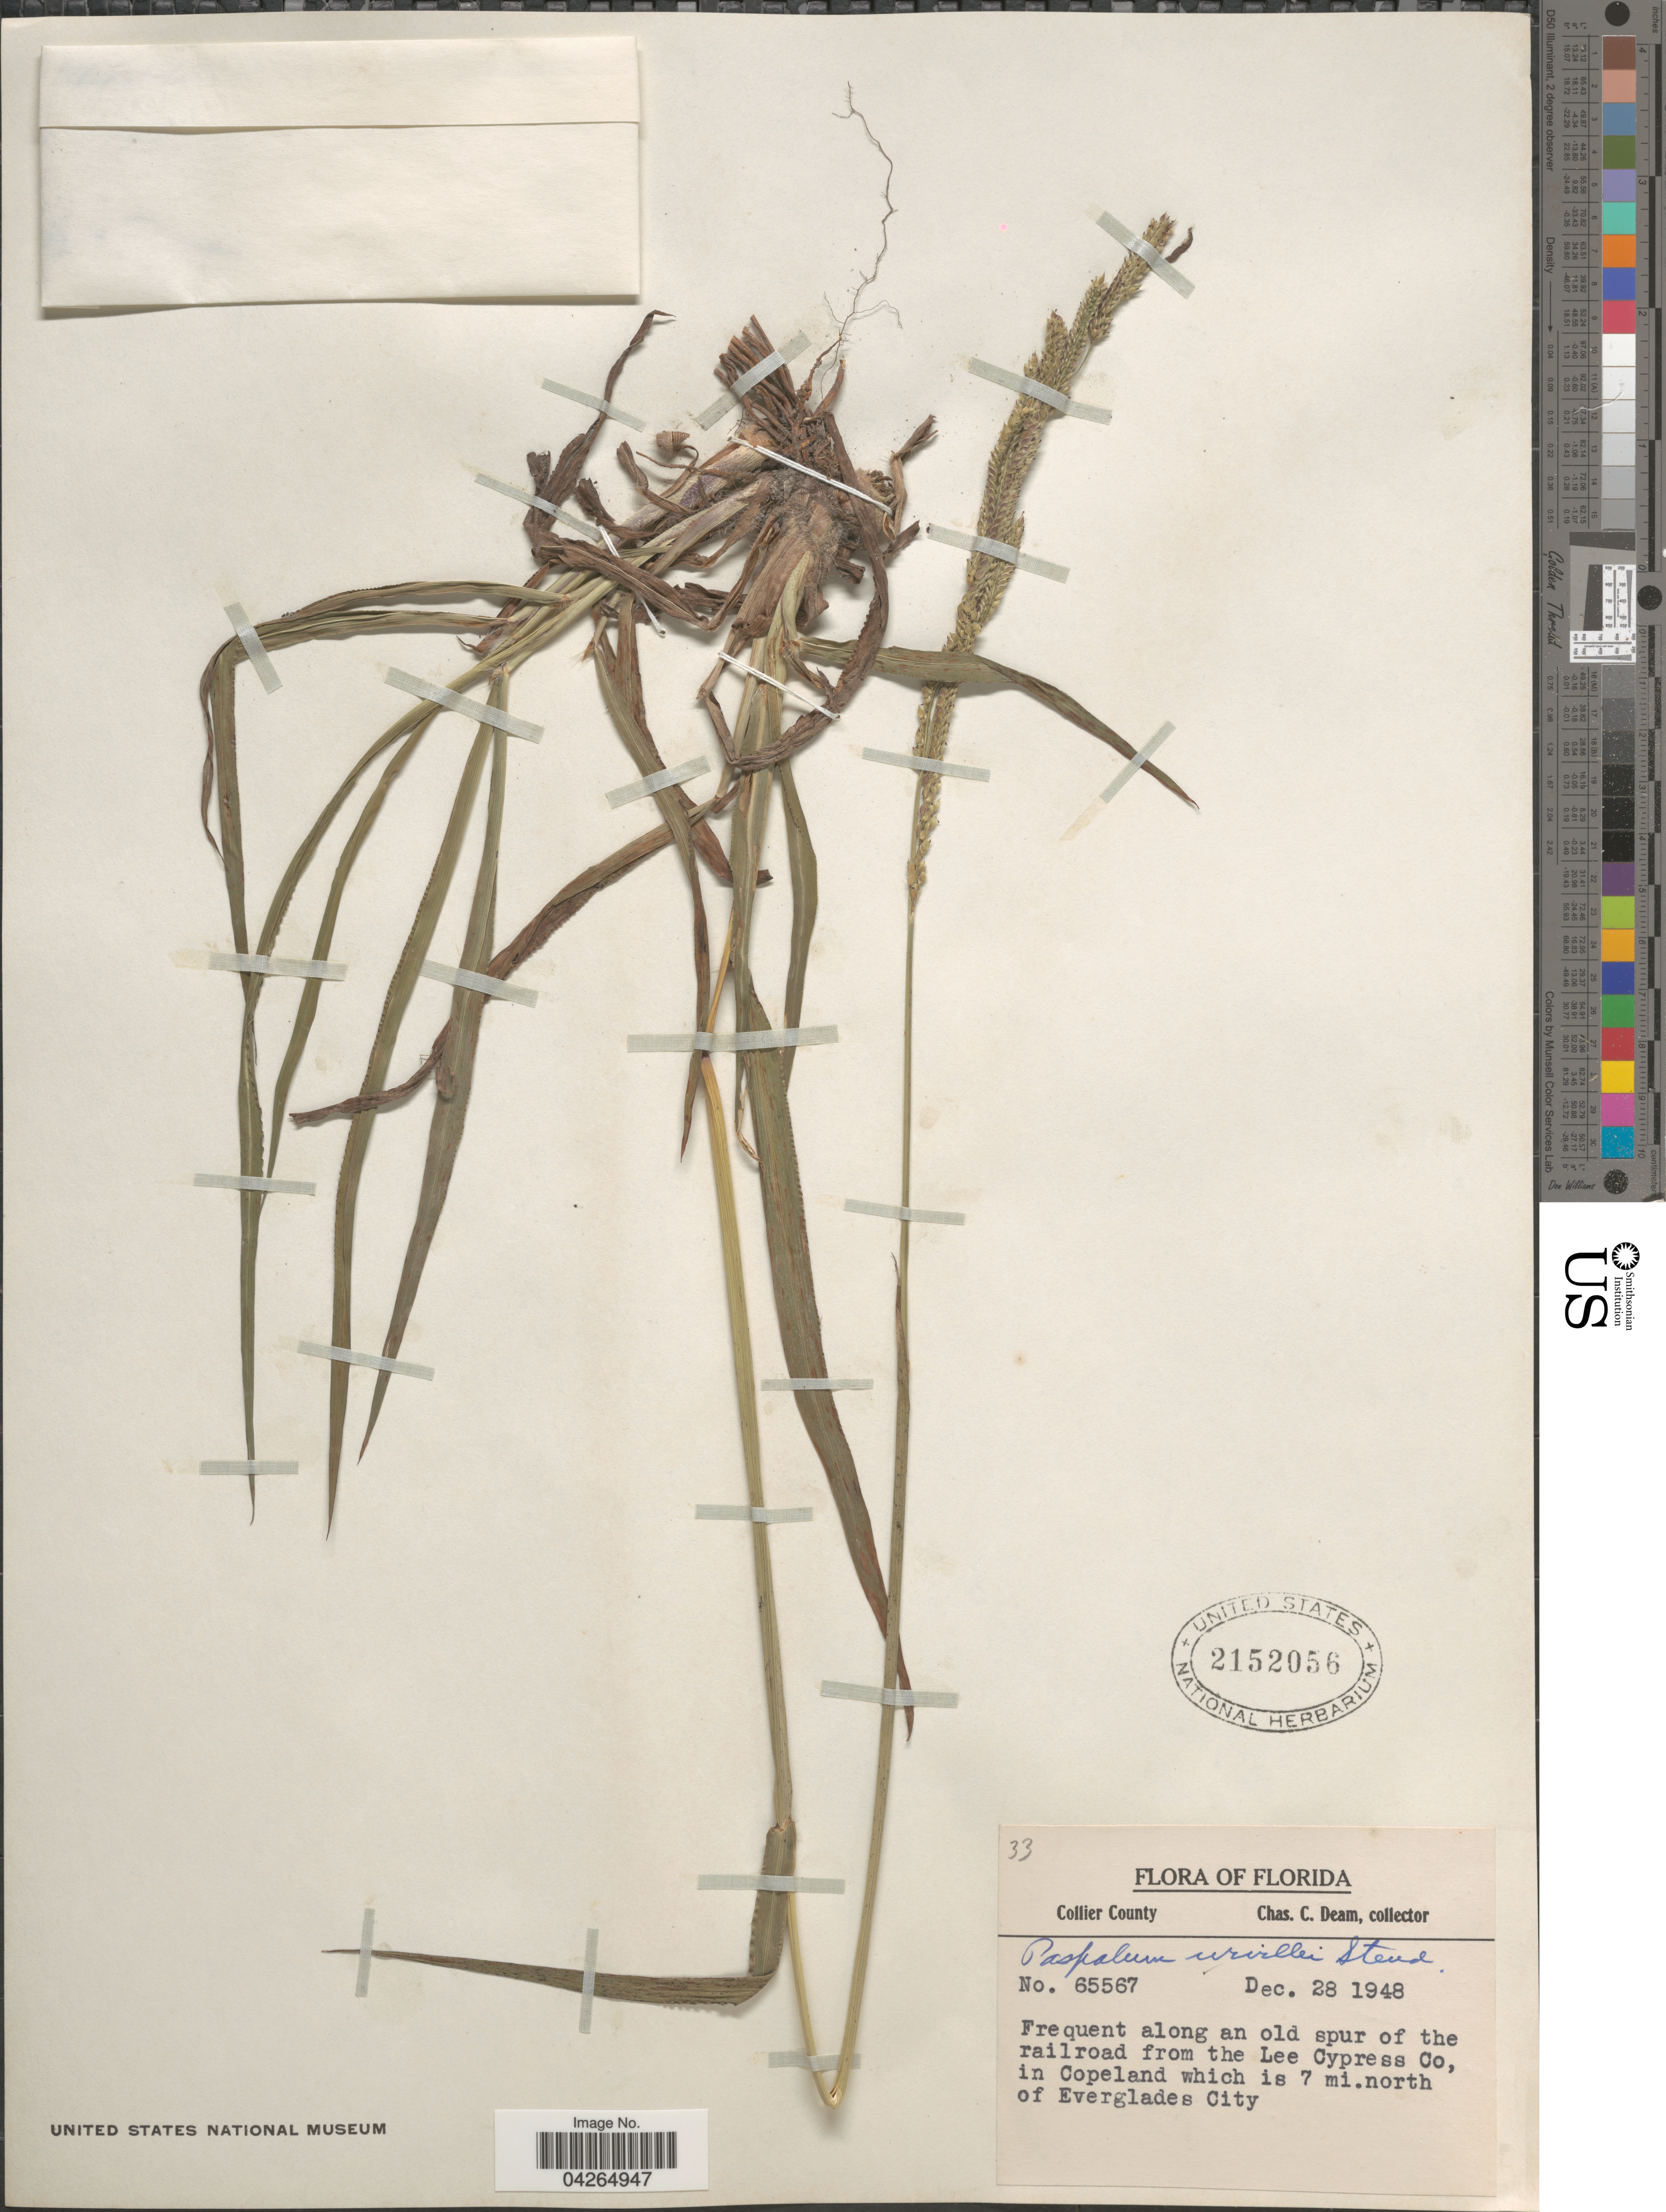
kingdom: Plantae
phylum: Tracheophyta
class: Liliopsida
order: Poales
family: Poaceae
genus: Paspalum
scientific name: Paspalum urvillei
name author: Steud.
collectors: C. C. Deam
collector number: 65567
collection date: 1948-12-28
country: United States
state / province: Florida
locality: Collier County. Frequent along an old spur of the railroad from the Lee Cypress Co, in Copeland which is 7 mi. north of Everglades City.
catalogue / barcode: US 2152056